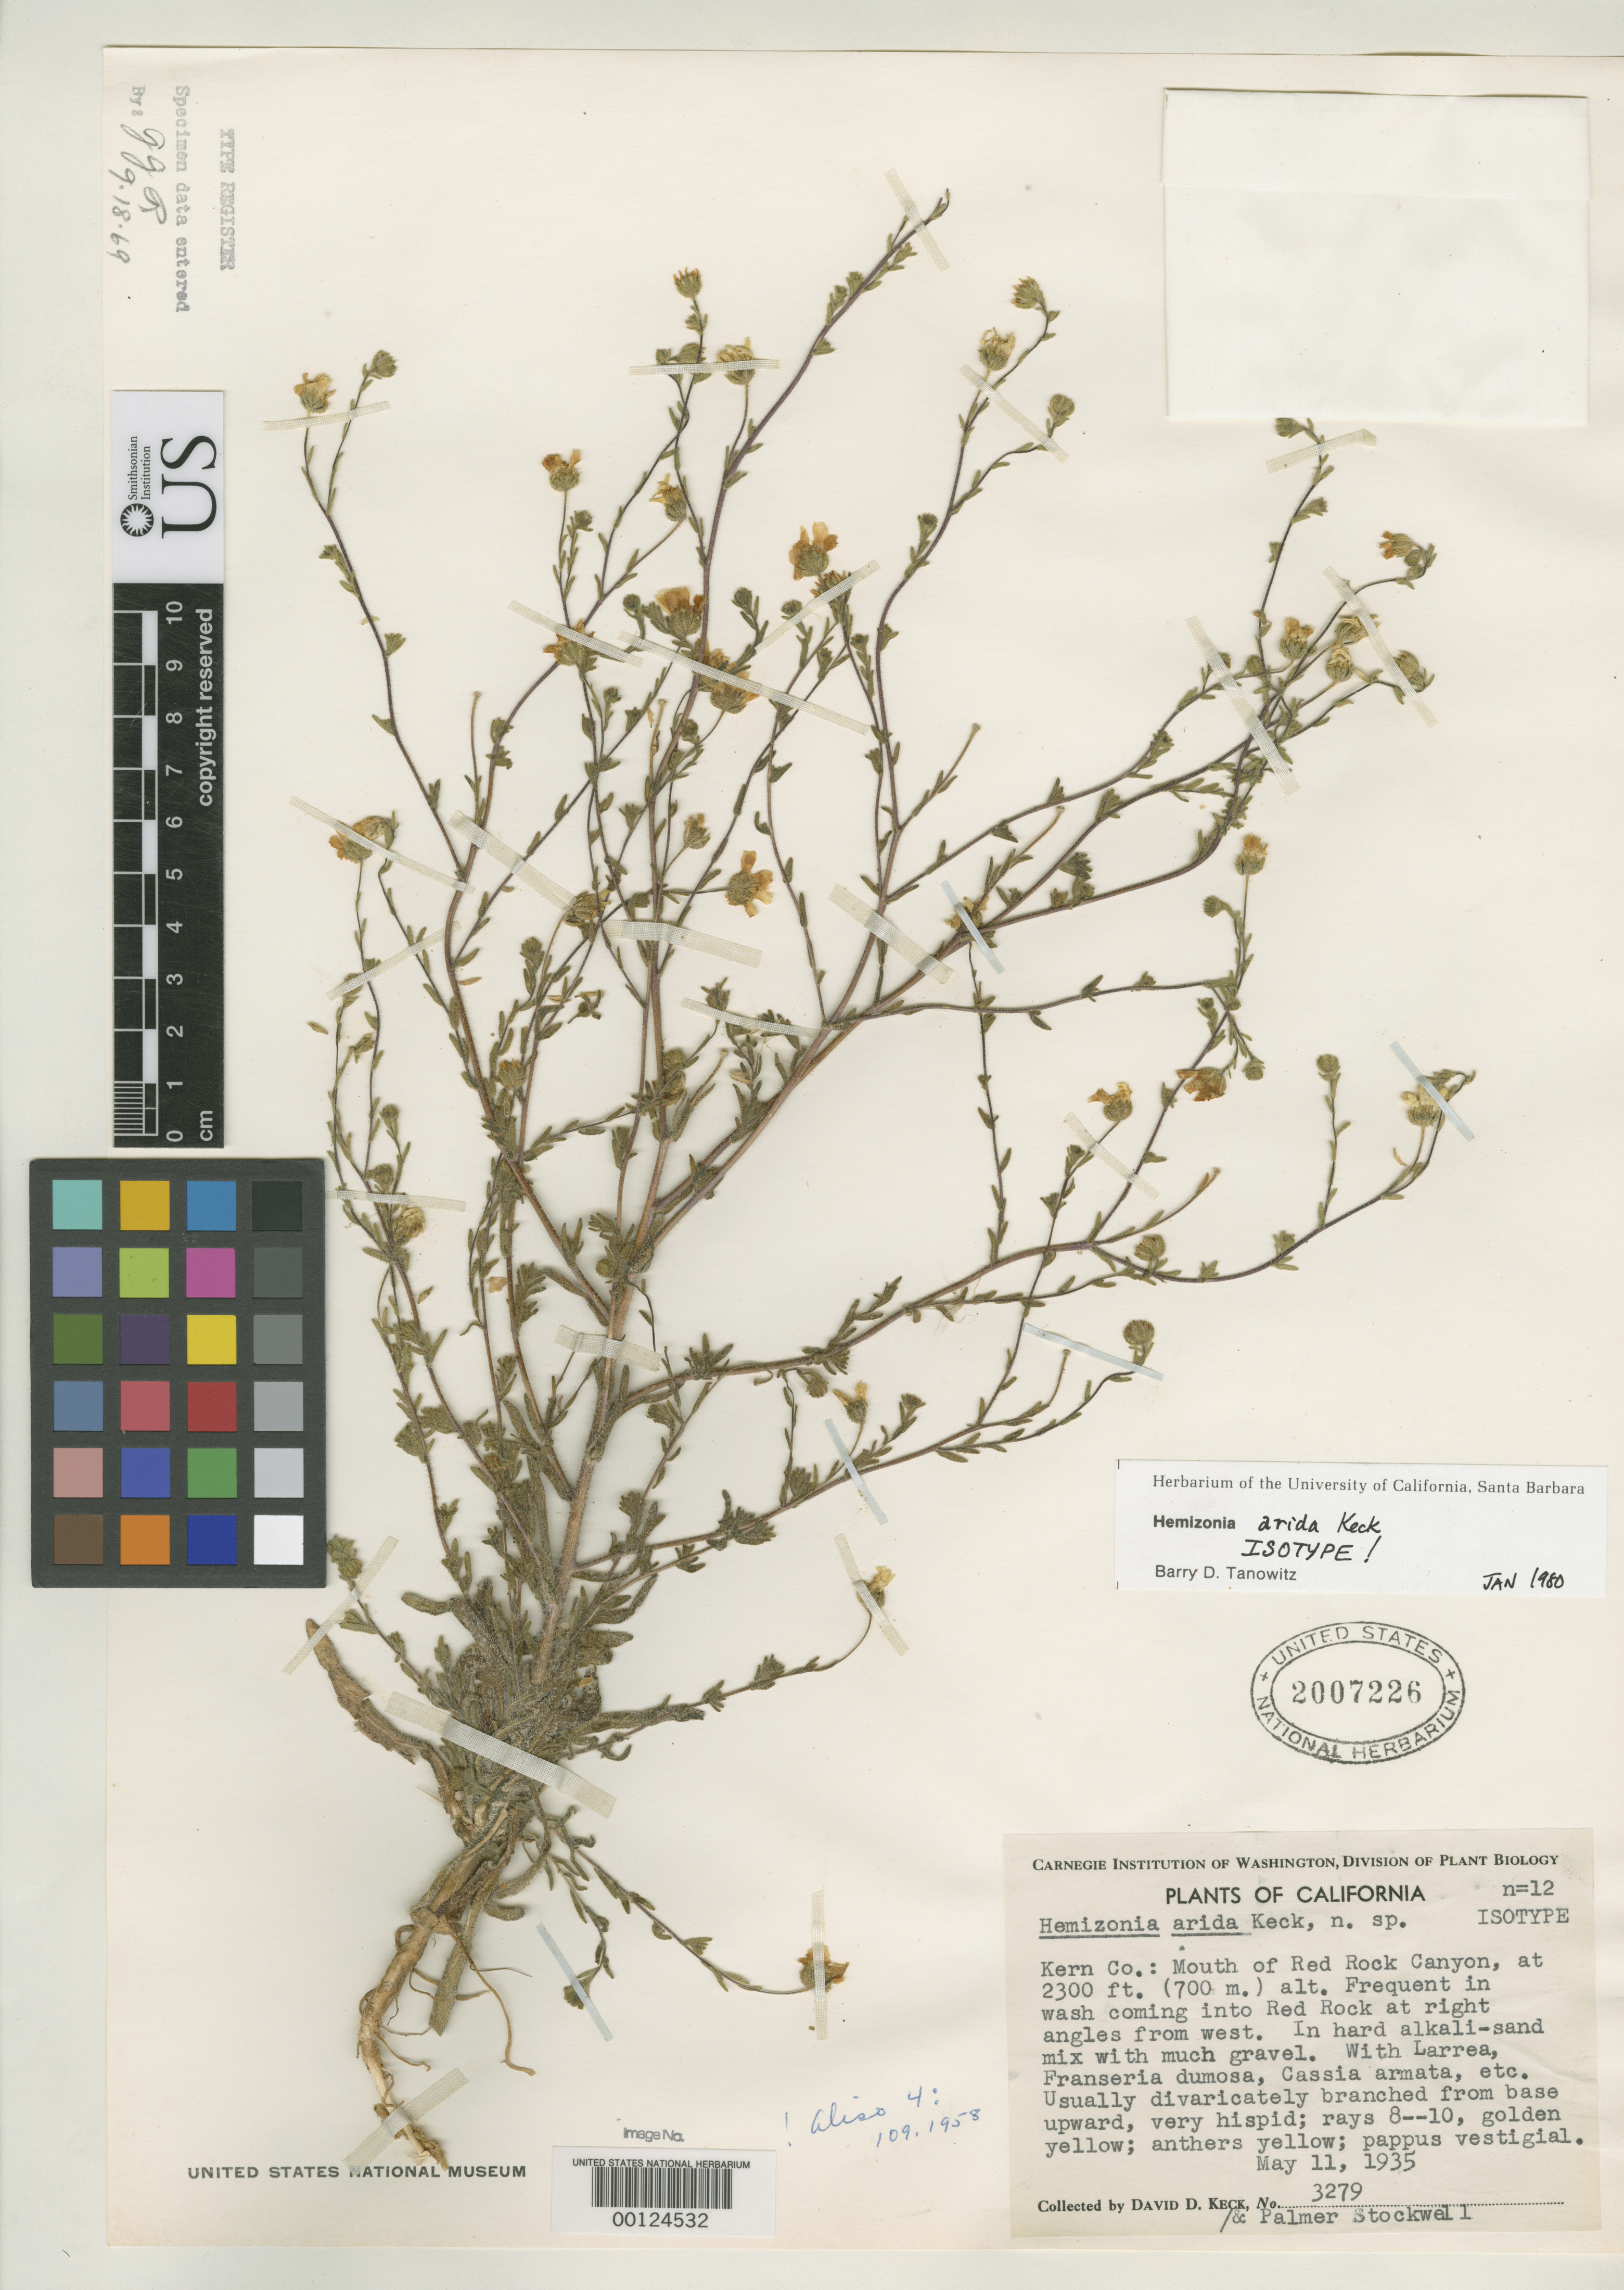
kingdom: Plantae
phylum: Tracheophyta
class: Magnoliopsida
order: Asterales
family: Asteraceae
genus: Hemizonia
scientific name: Hemizonia arida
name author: D.D. Keck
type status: Isotype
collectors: D. D. Keck & W. P. Stockwell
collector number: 3279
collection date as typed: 11 May 1935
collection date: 1935-05-11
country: United States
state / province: California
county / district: Kern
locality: Red Rock Canyon.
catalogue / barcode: US 2007226